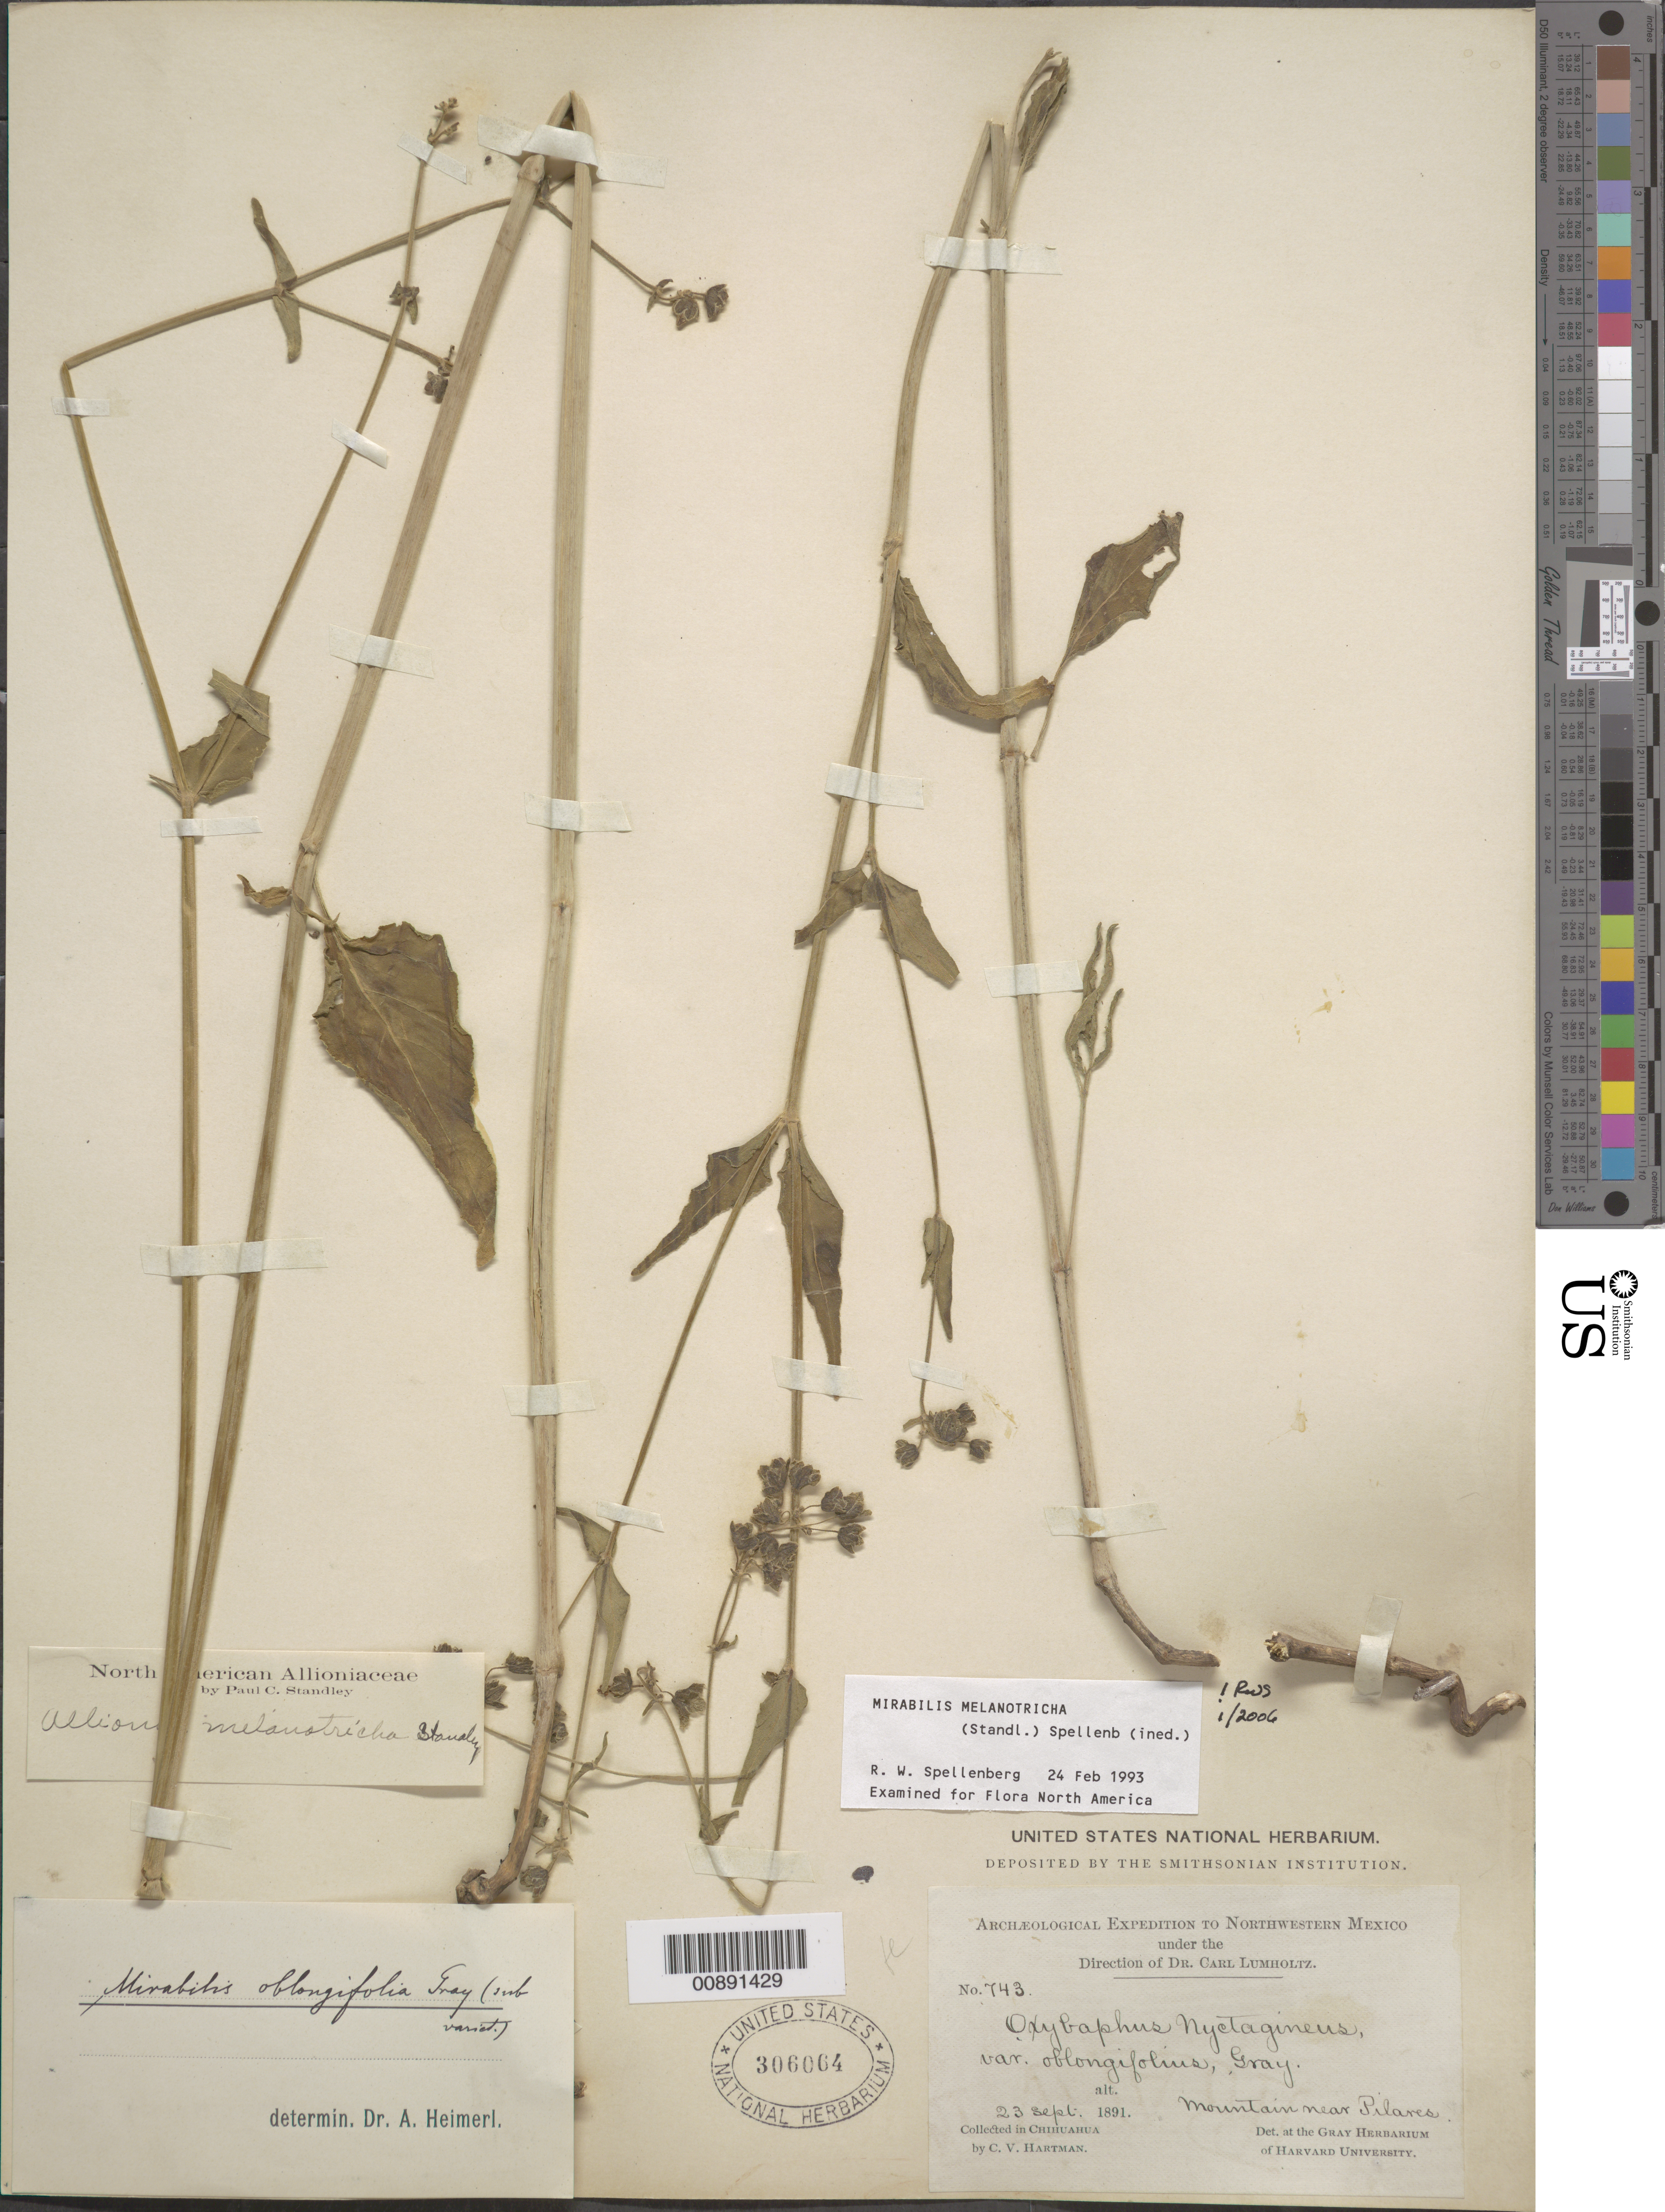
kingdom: Plantae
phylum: Tracheophyta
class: Magnoliopsida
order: Caryophyllales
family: Nyctaginaceae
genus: Mirabilis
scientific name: Mirabilis melanotricha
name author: (Standl.) Spellenb.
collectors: C. V. Hartman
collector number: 743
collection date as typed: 23 Sep 1891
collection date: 1891-09-23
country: Mexico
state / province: Chihuahua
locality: Mountain near Pilares, Chihuahua.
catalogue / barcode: US 306064